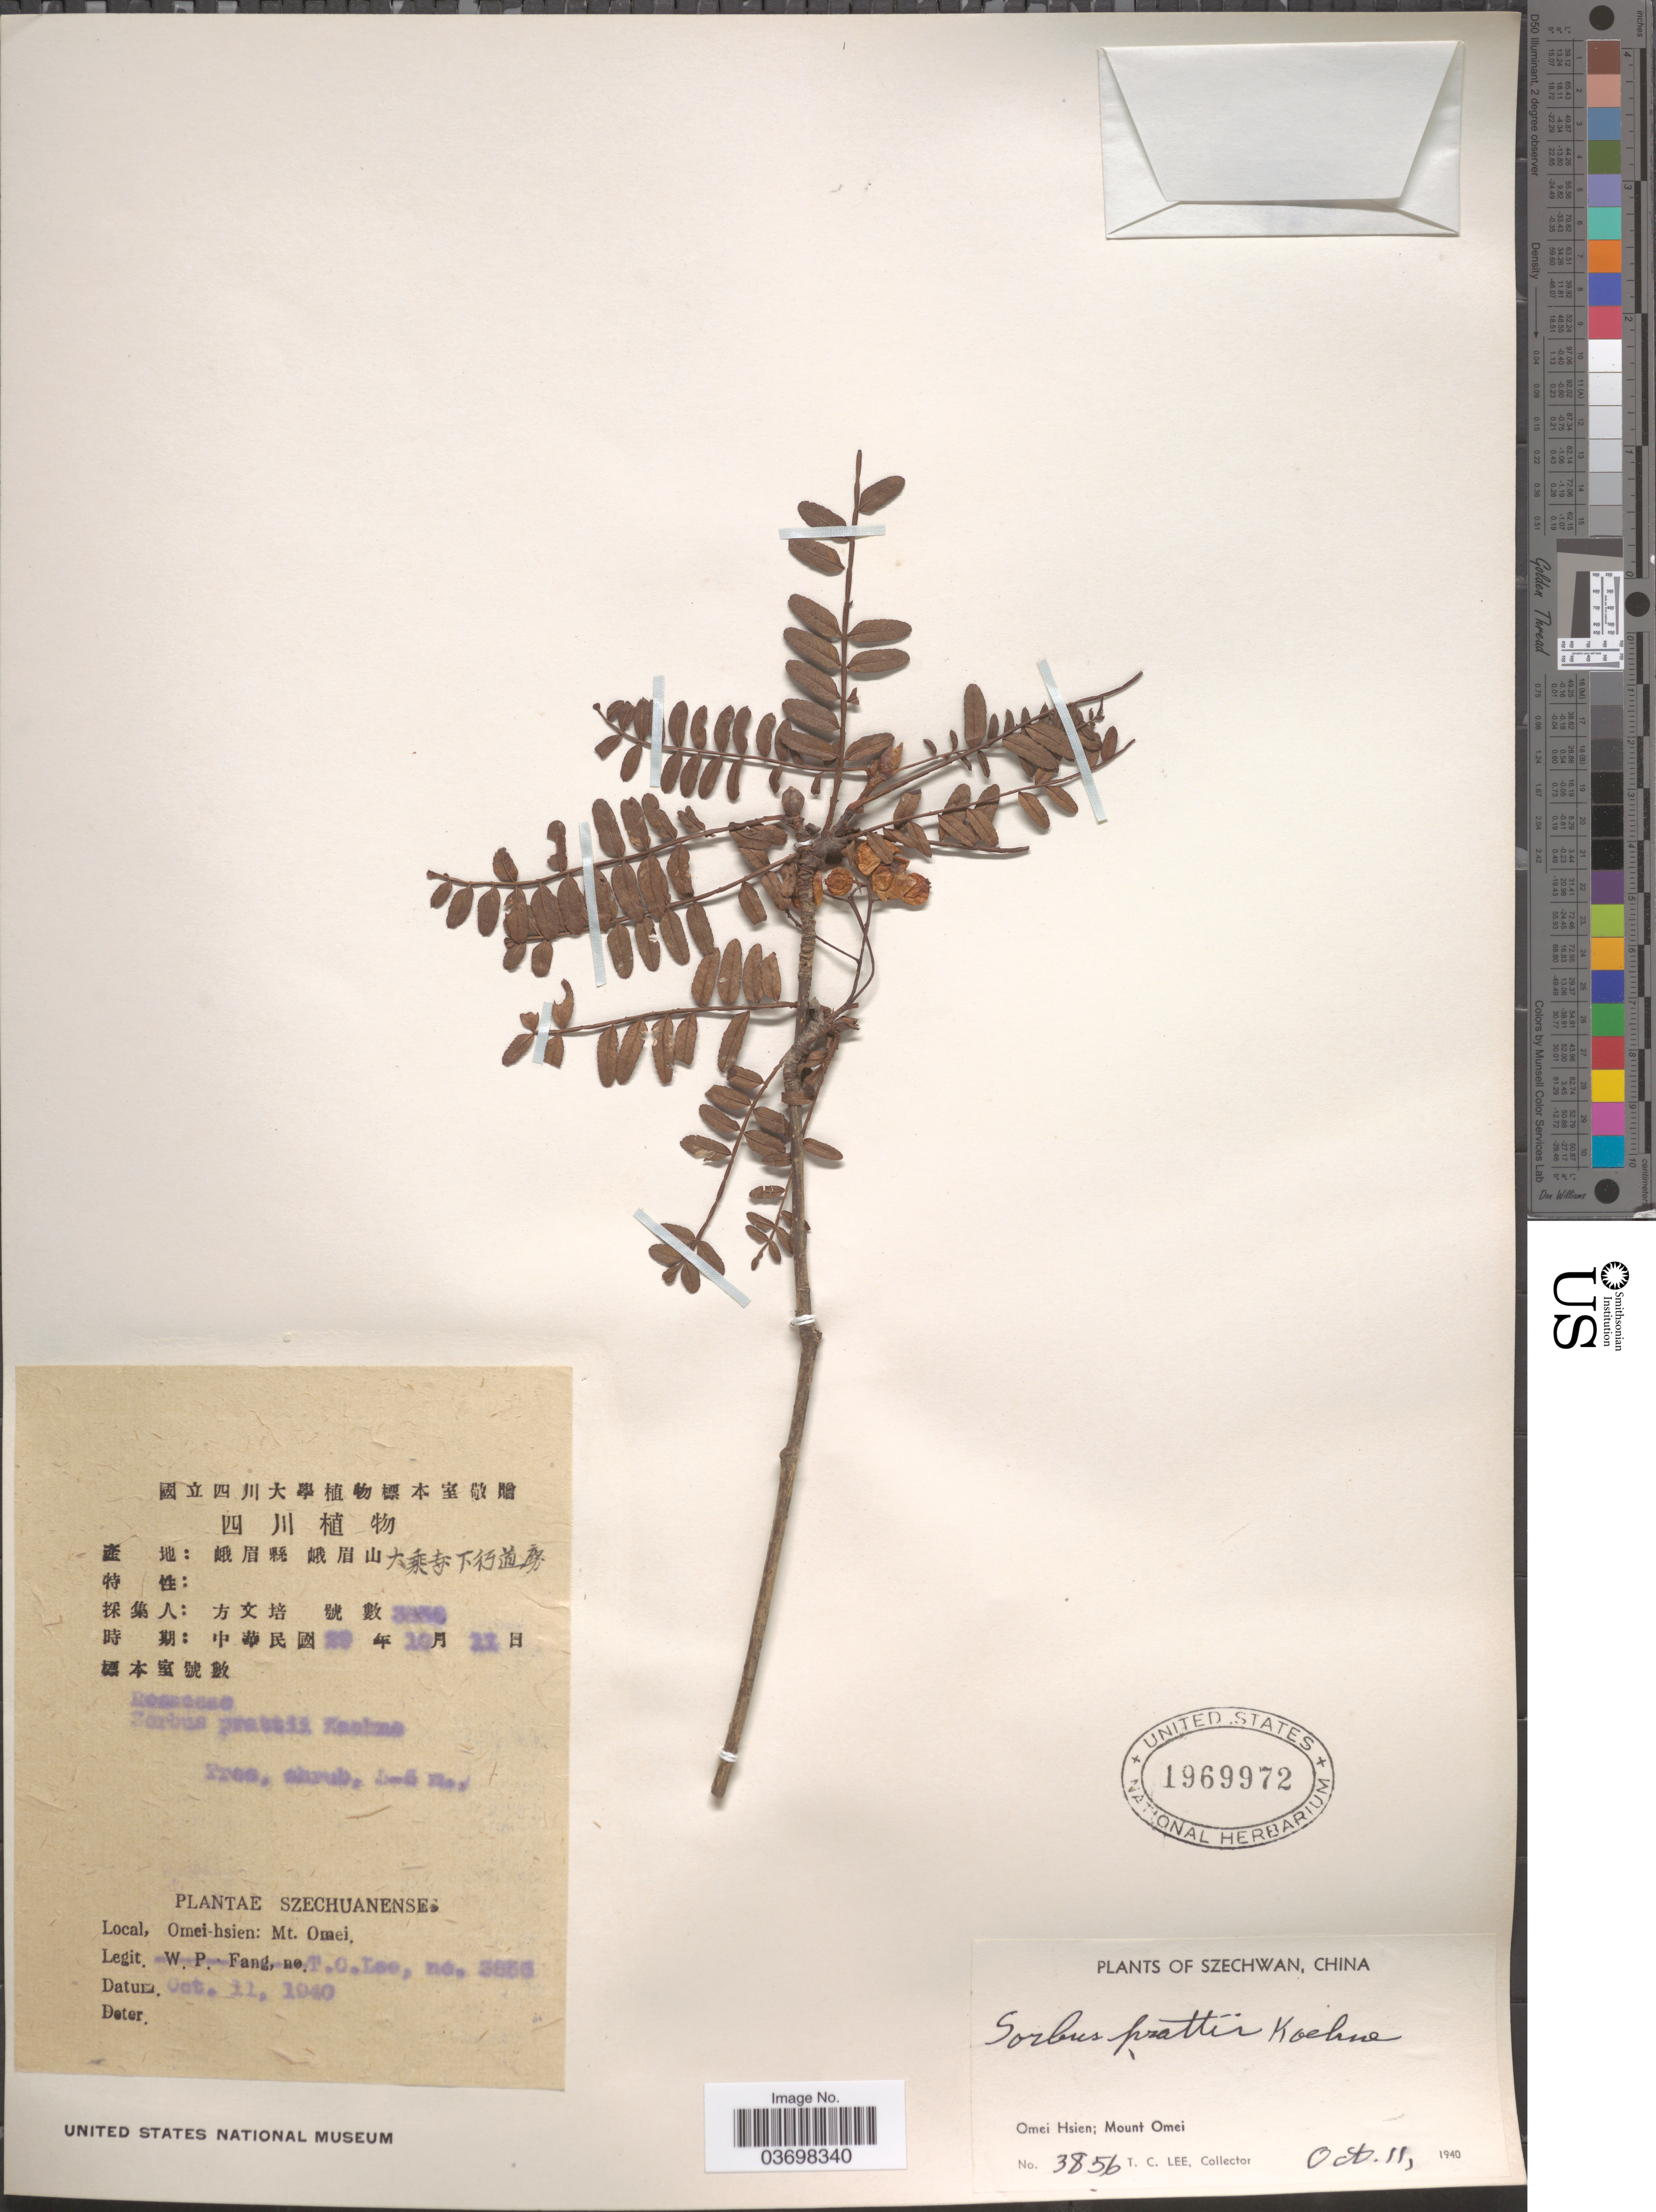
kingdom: Plantae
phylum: Tracheophyta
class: Magnoliopsida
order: Rosales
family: Rosaceae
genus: Sorbus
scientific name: Sorbus prattii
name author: Koehne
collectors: T. Lee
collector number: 3856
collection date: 1940-10-11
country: China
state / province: Sichuan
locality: Szechwan. Omei Hsien; Mount Omei.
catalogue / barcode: US 1969972